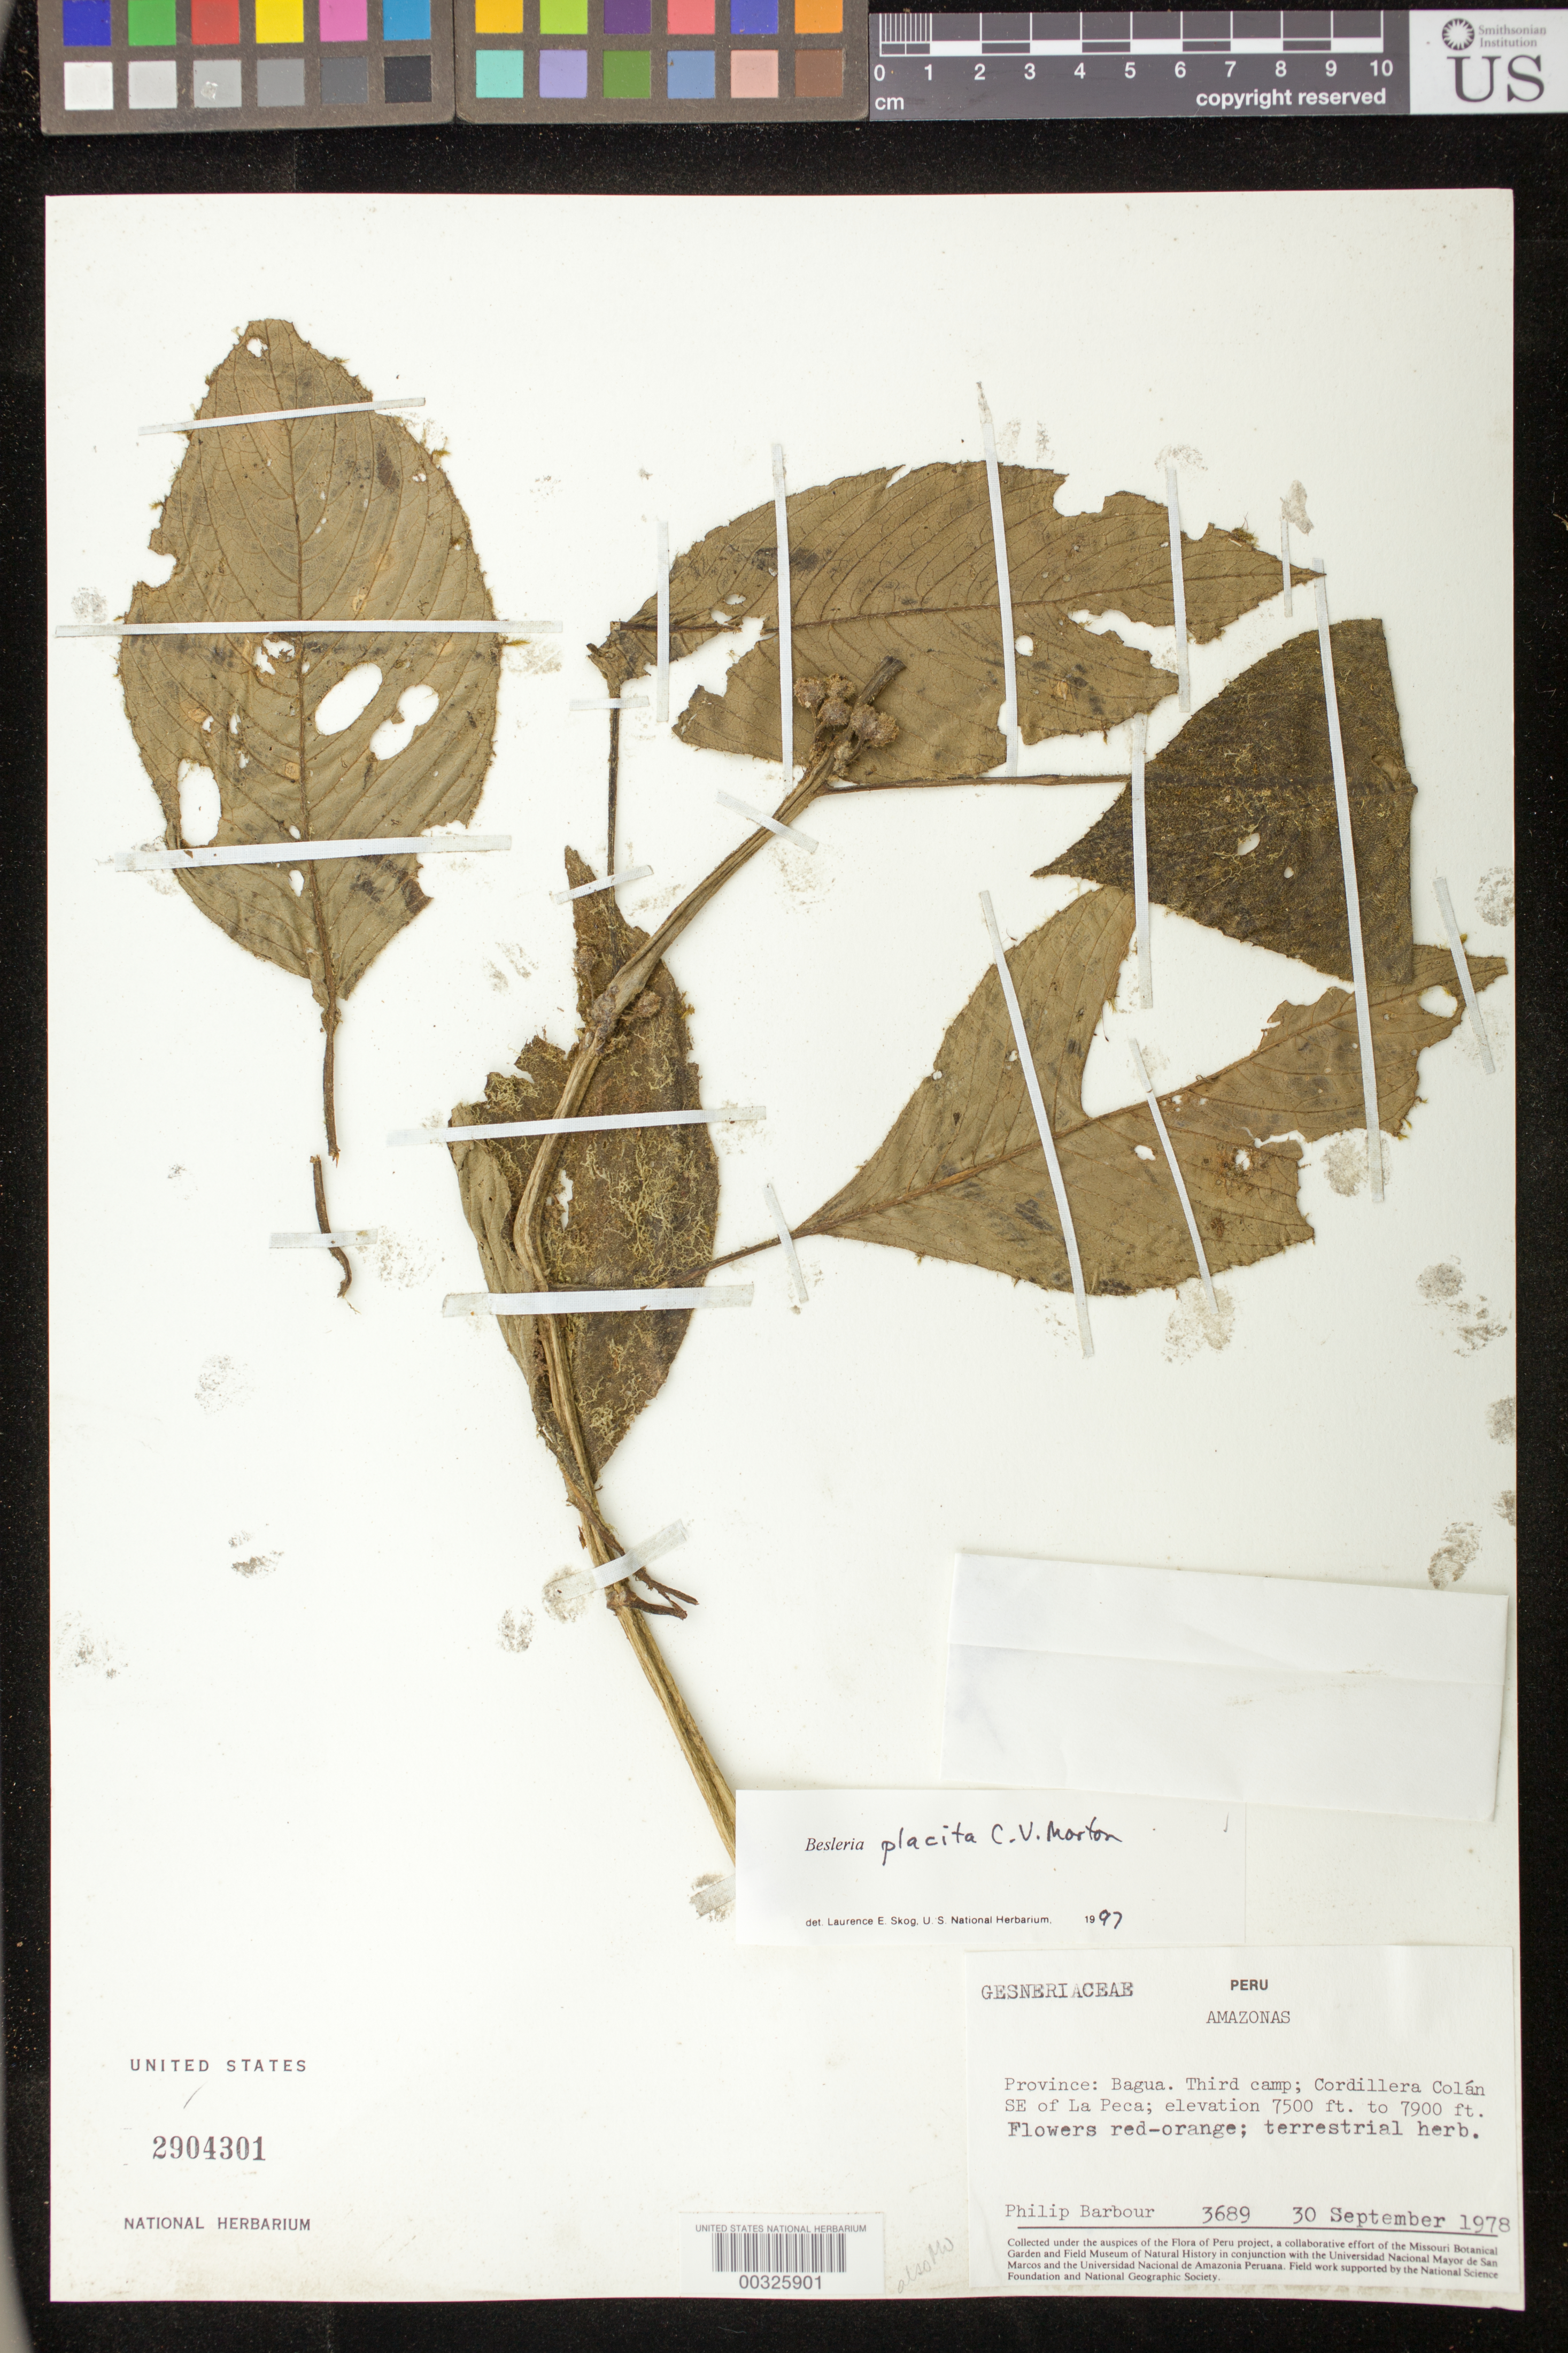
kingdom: Plantae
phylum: Tracheophyta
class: Magnoliopsida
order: Lamiales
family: Gesneriaceae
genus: Besleria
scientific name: Besleria placita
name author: C.V. Morton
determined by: Skog, Laurence E.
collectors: P. Barbour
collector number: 3689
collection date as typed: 30 Sep 1978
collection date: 1978-09-30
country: Peru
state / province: Amazonas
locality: Prov. Bagua; third camp, Cordillera Colán SE of La Peca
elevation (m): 2286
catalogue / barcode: US 2904301